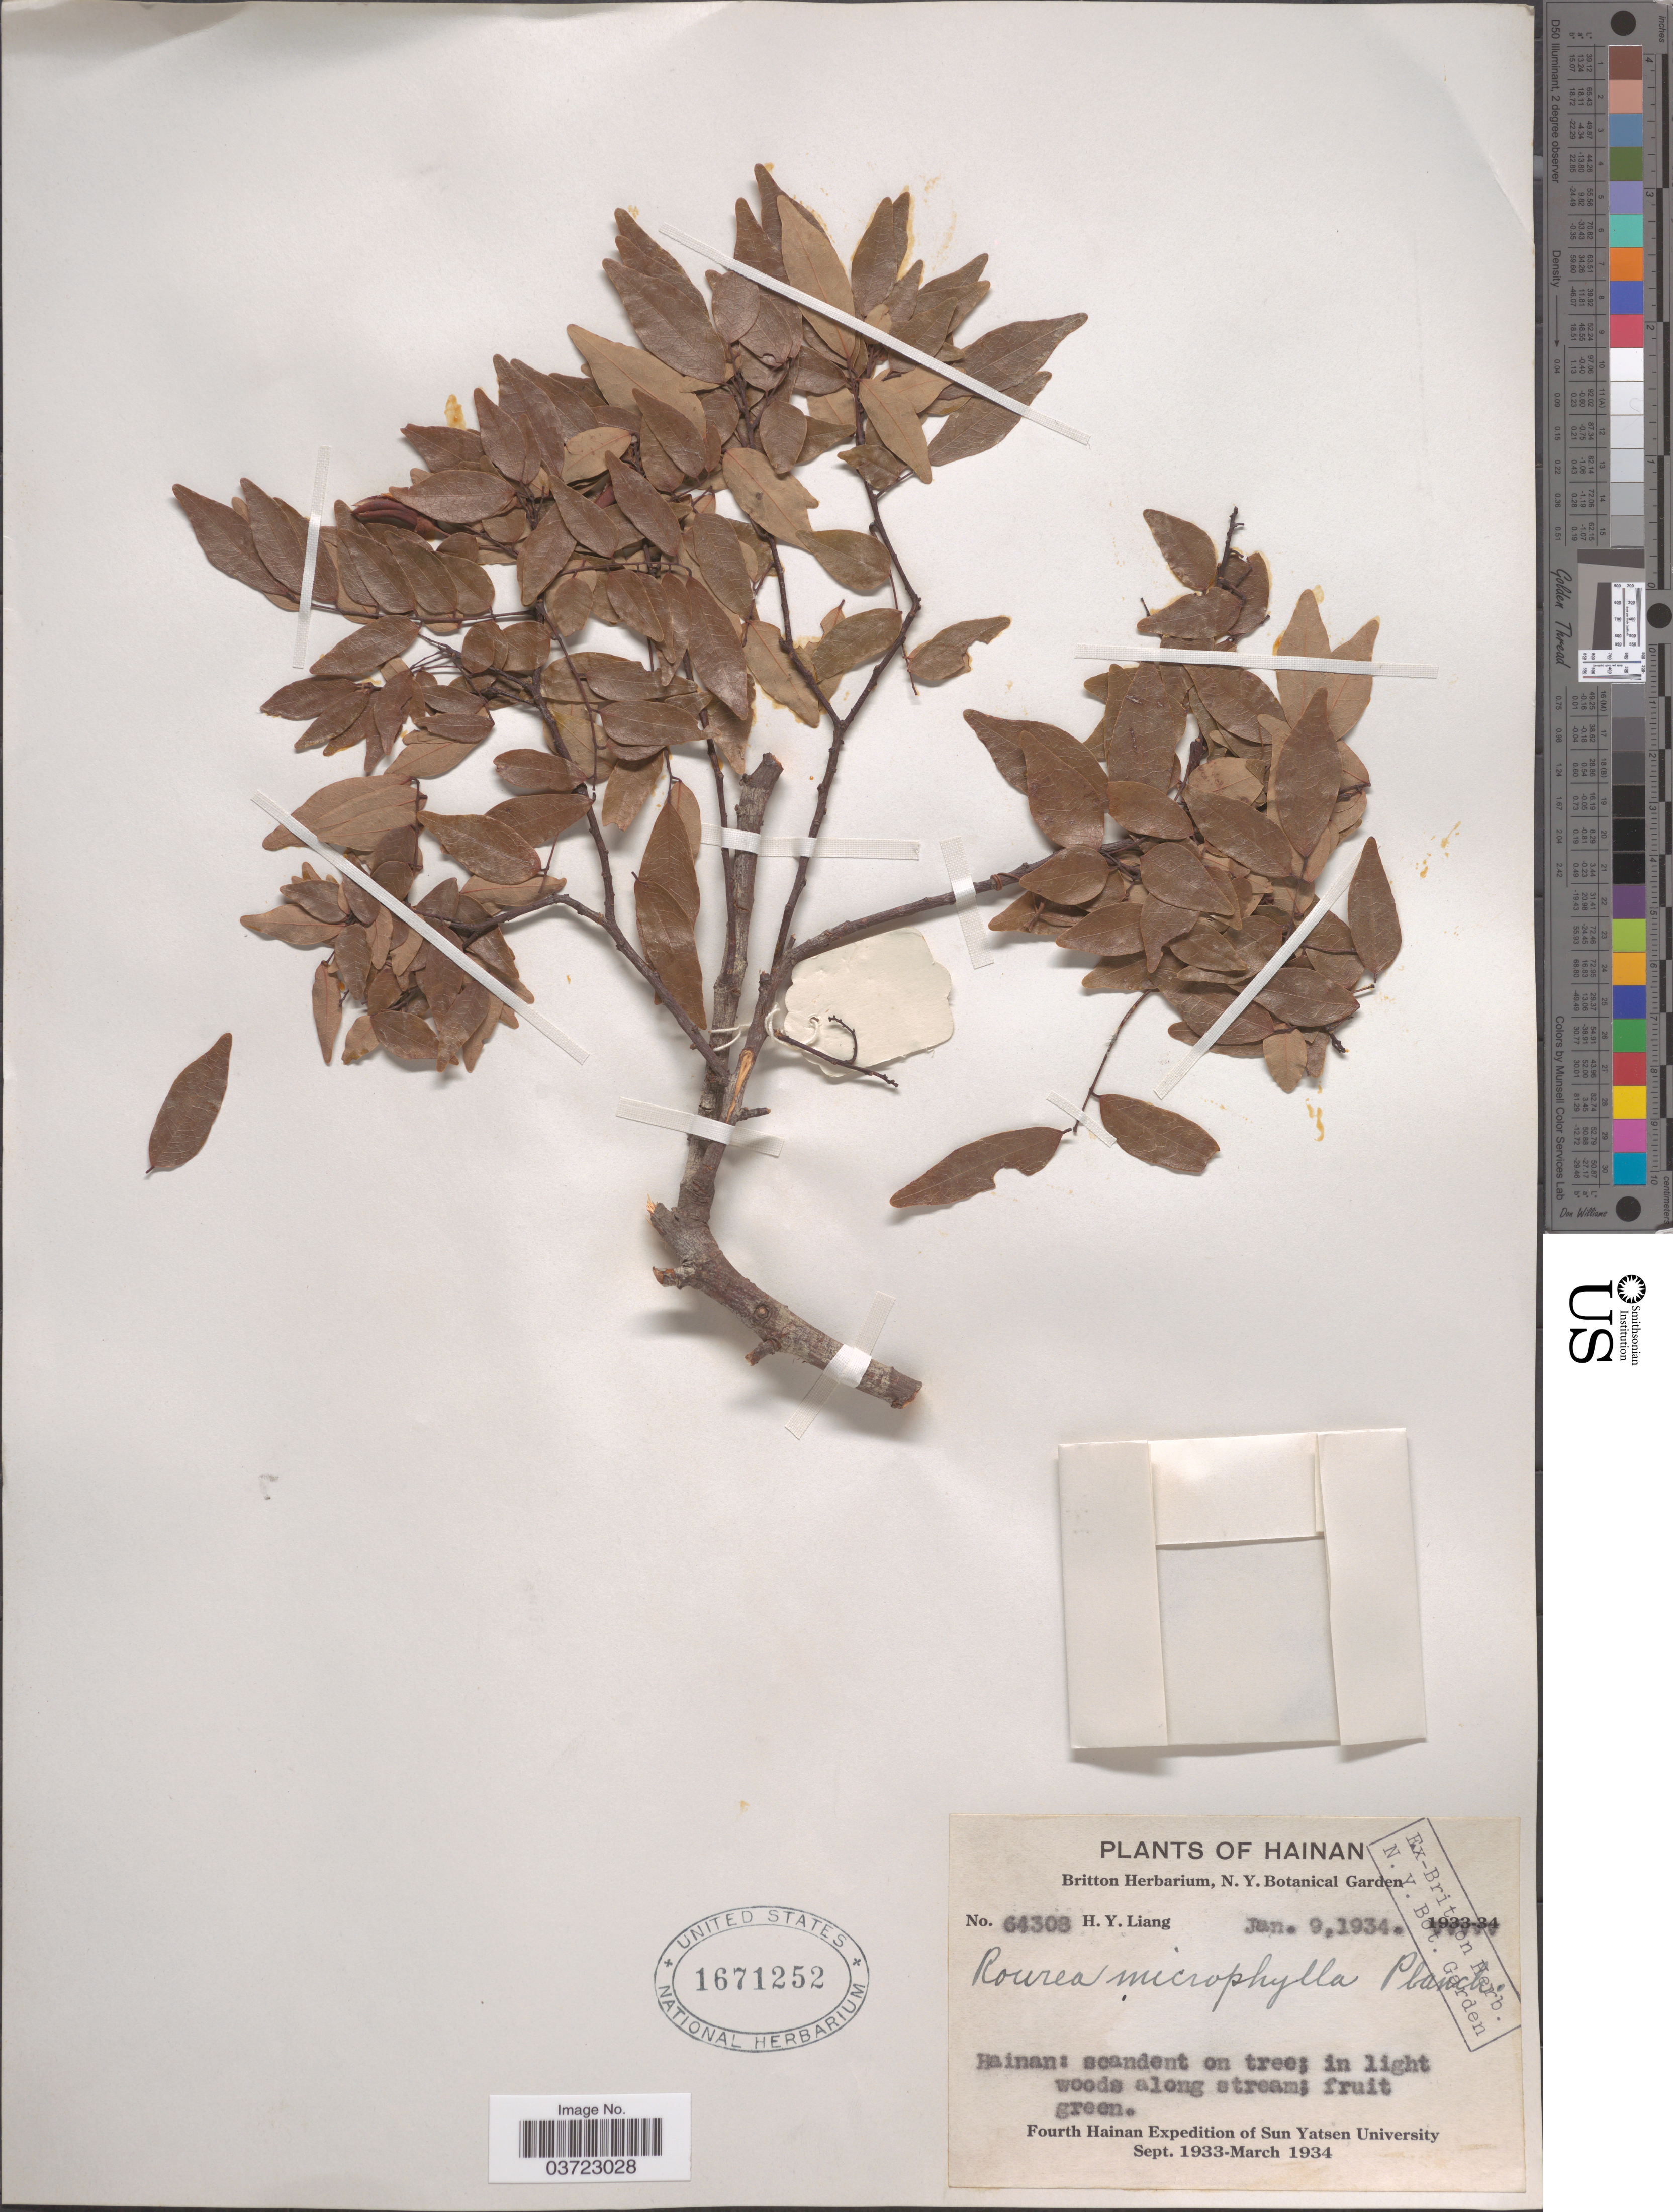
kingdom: Plantae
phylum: Tracheophyta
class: Magnoliopsida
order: Oxalidales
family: Connaraceae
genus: Rourea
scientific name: Rourea microphylla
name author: (Hook. & Arn.) Planch.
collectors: H. Y. Liang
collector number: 64308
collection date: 1934-01-09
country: China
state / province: Hainan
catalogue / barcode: US 1671252